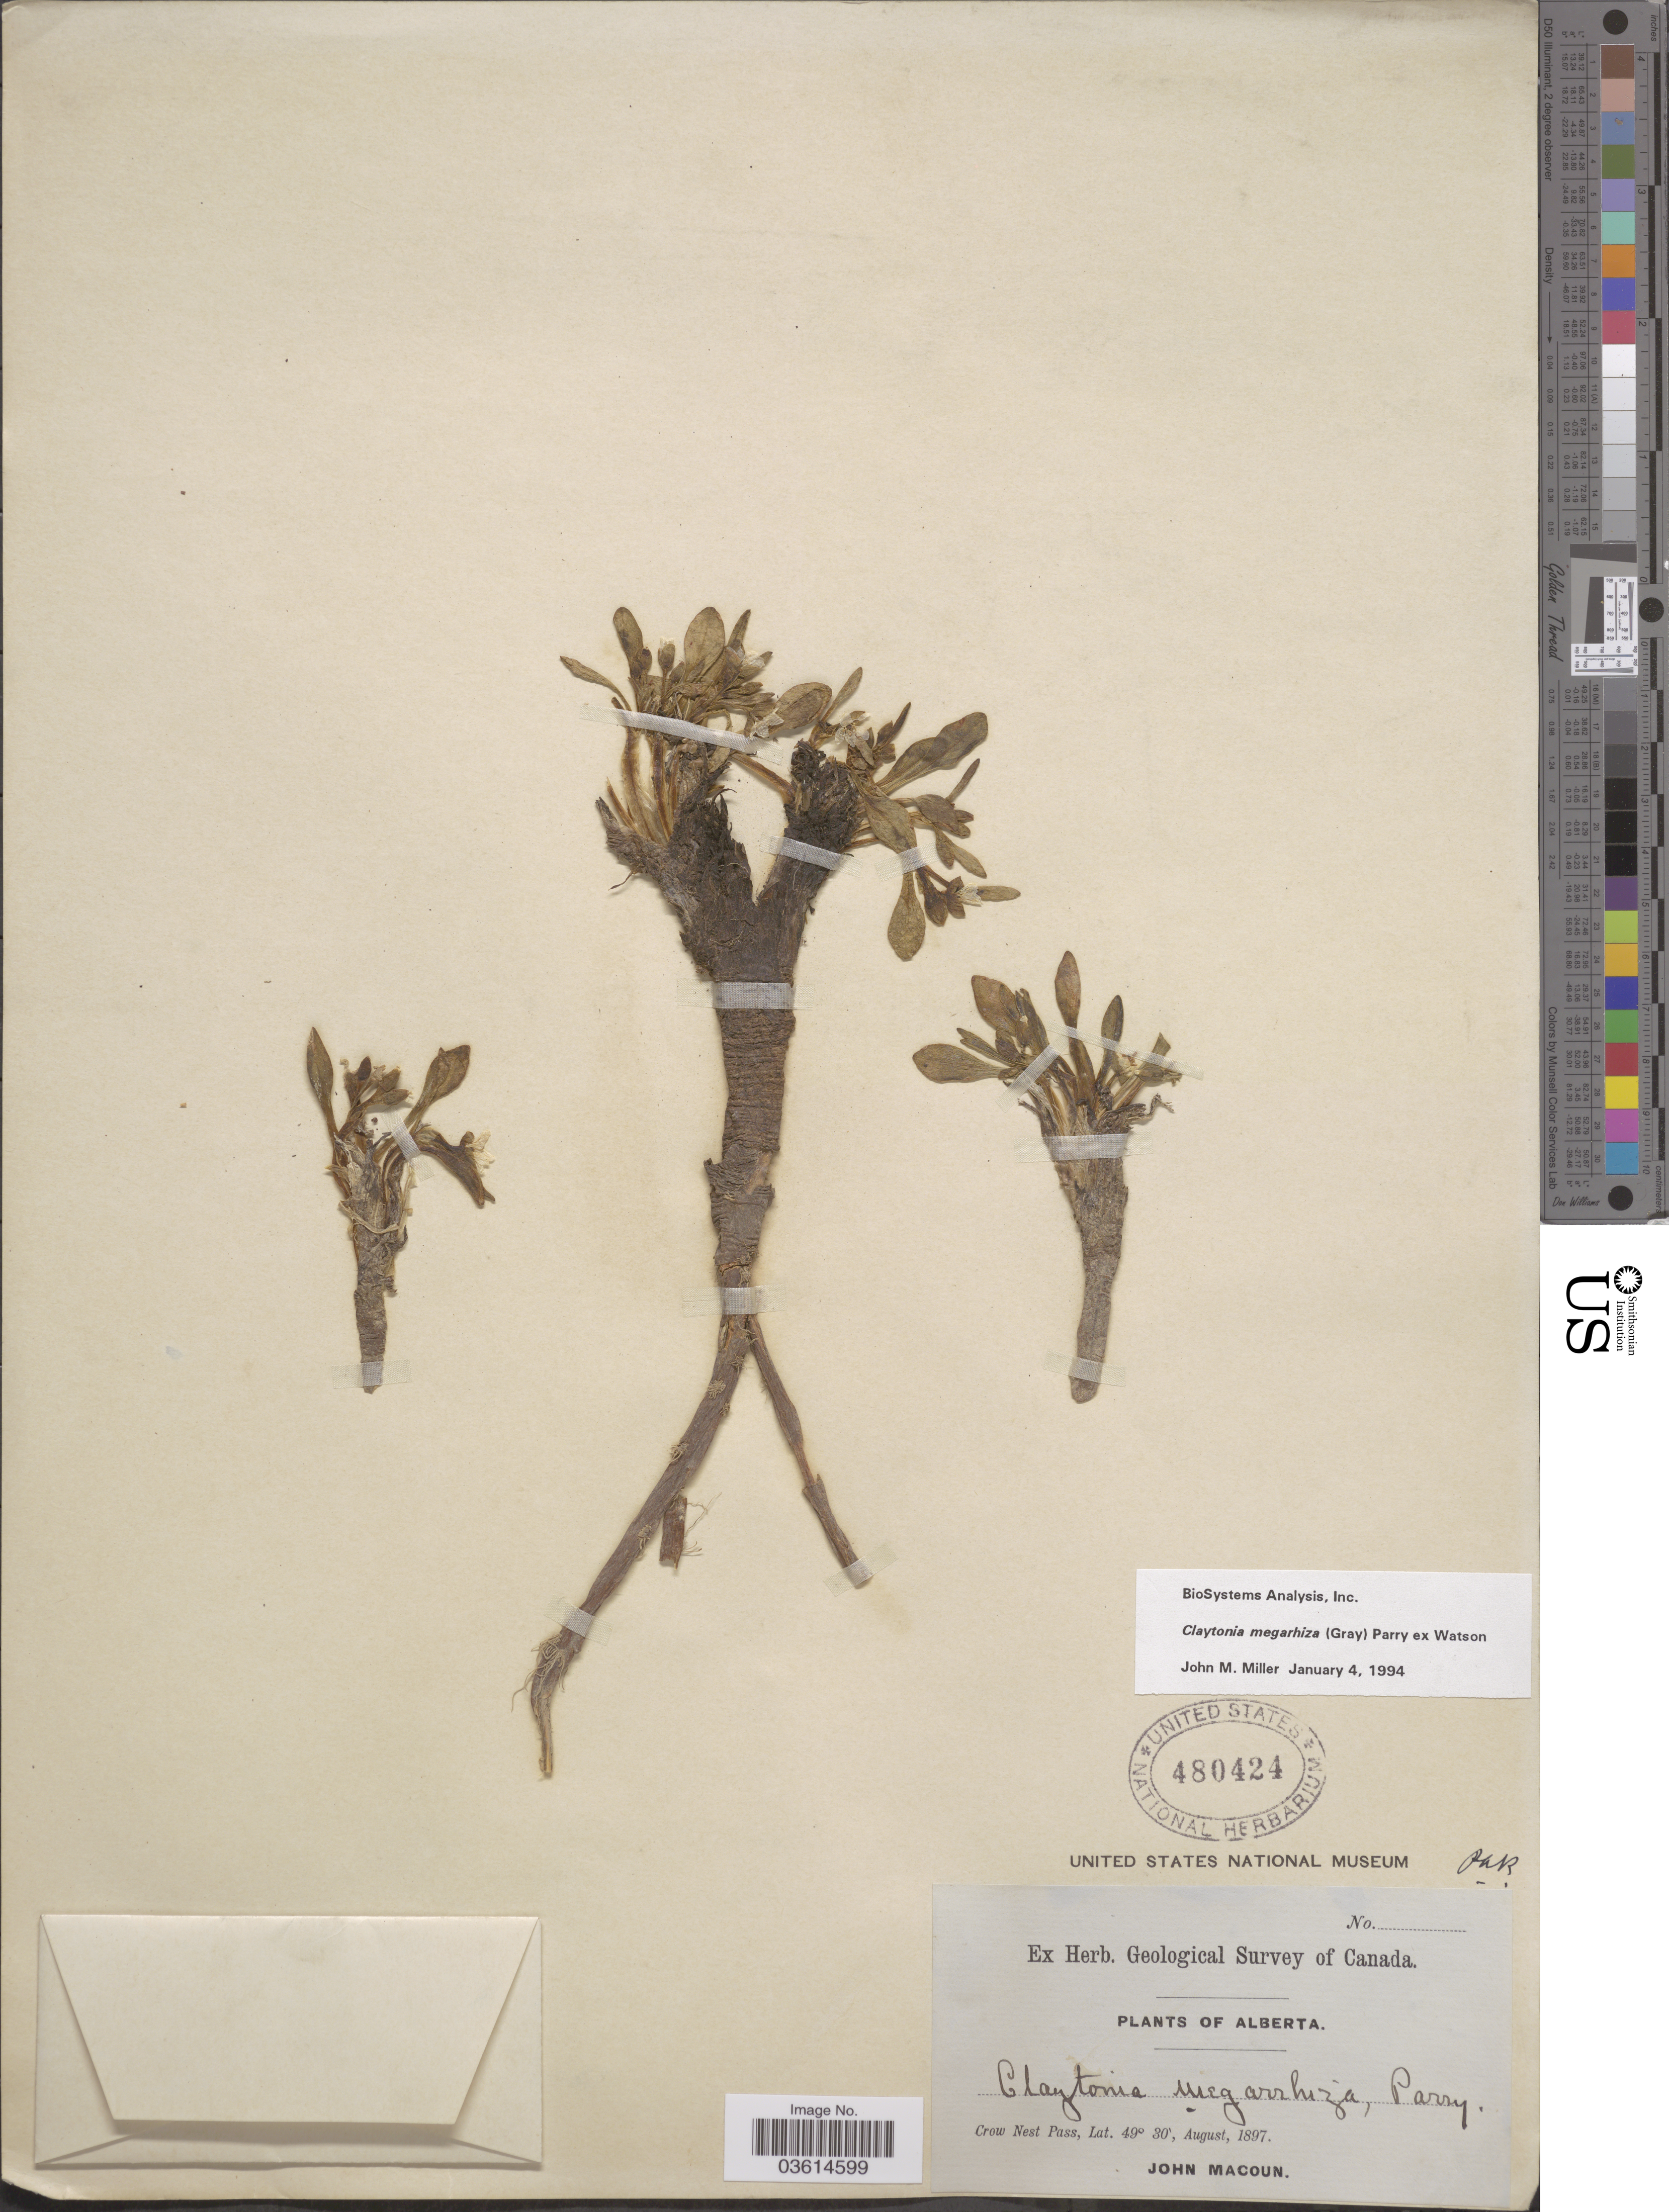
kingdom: Plantae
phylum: Tracheophyta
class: Magnoliopsida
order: Caryophyllales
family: Montiaceae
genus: Claytonia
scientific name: Claytonia megarhiza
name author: (A. Gray) Parry ex S. Watson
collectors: J. Macoun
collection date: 1897-08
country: Canada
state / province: Alberta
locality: Crow Nest Pass.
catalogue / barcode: US 480424